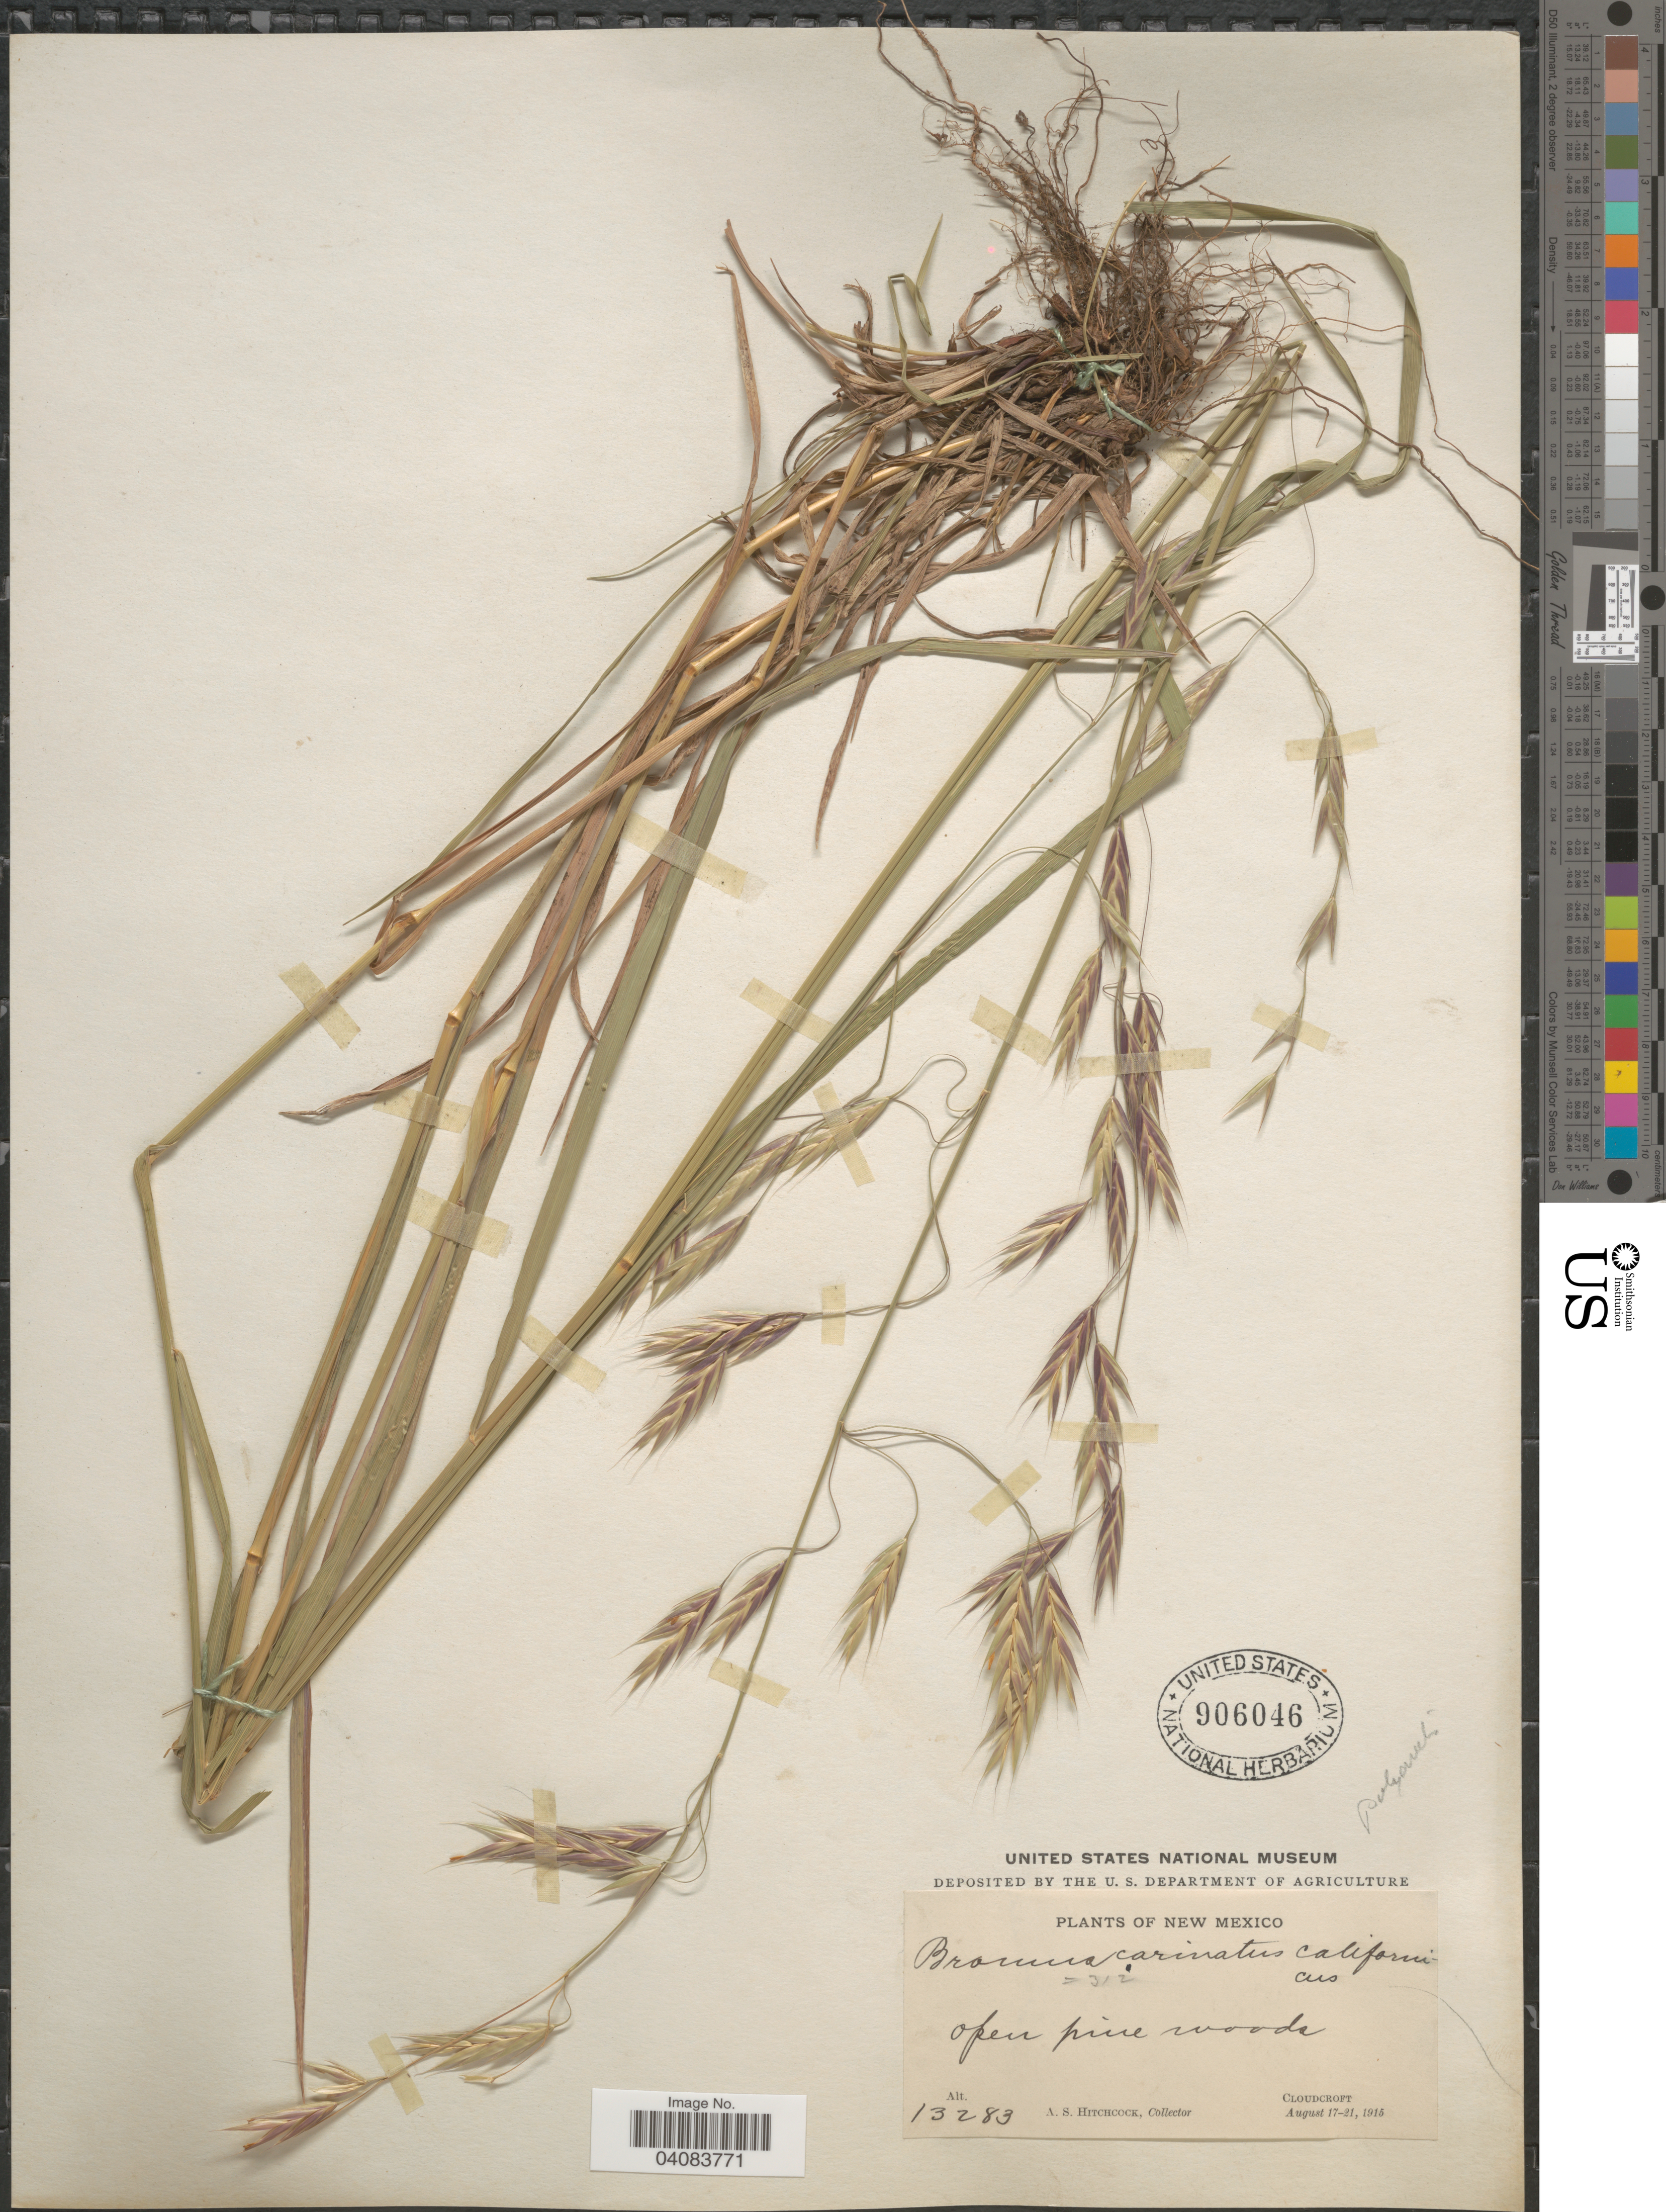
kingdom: Plantae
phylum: Tracheophyta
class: Liliopsida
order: Poales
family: Poaceae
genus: Bromus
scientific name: Bromus polyanthus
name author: Scribn. ex Shear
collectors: A. S. Hitchcock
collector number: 13283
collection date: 1915-08-17/1915-08-21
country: United States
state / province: New Mexico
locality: Open pine woods. Cloudcroft.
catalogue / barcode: US 906046